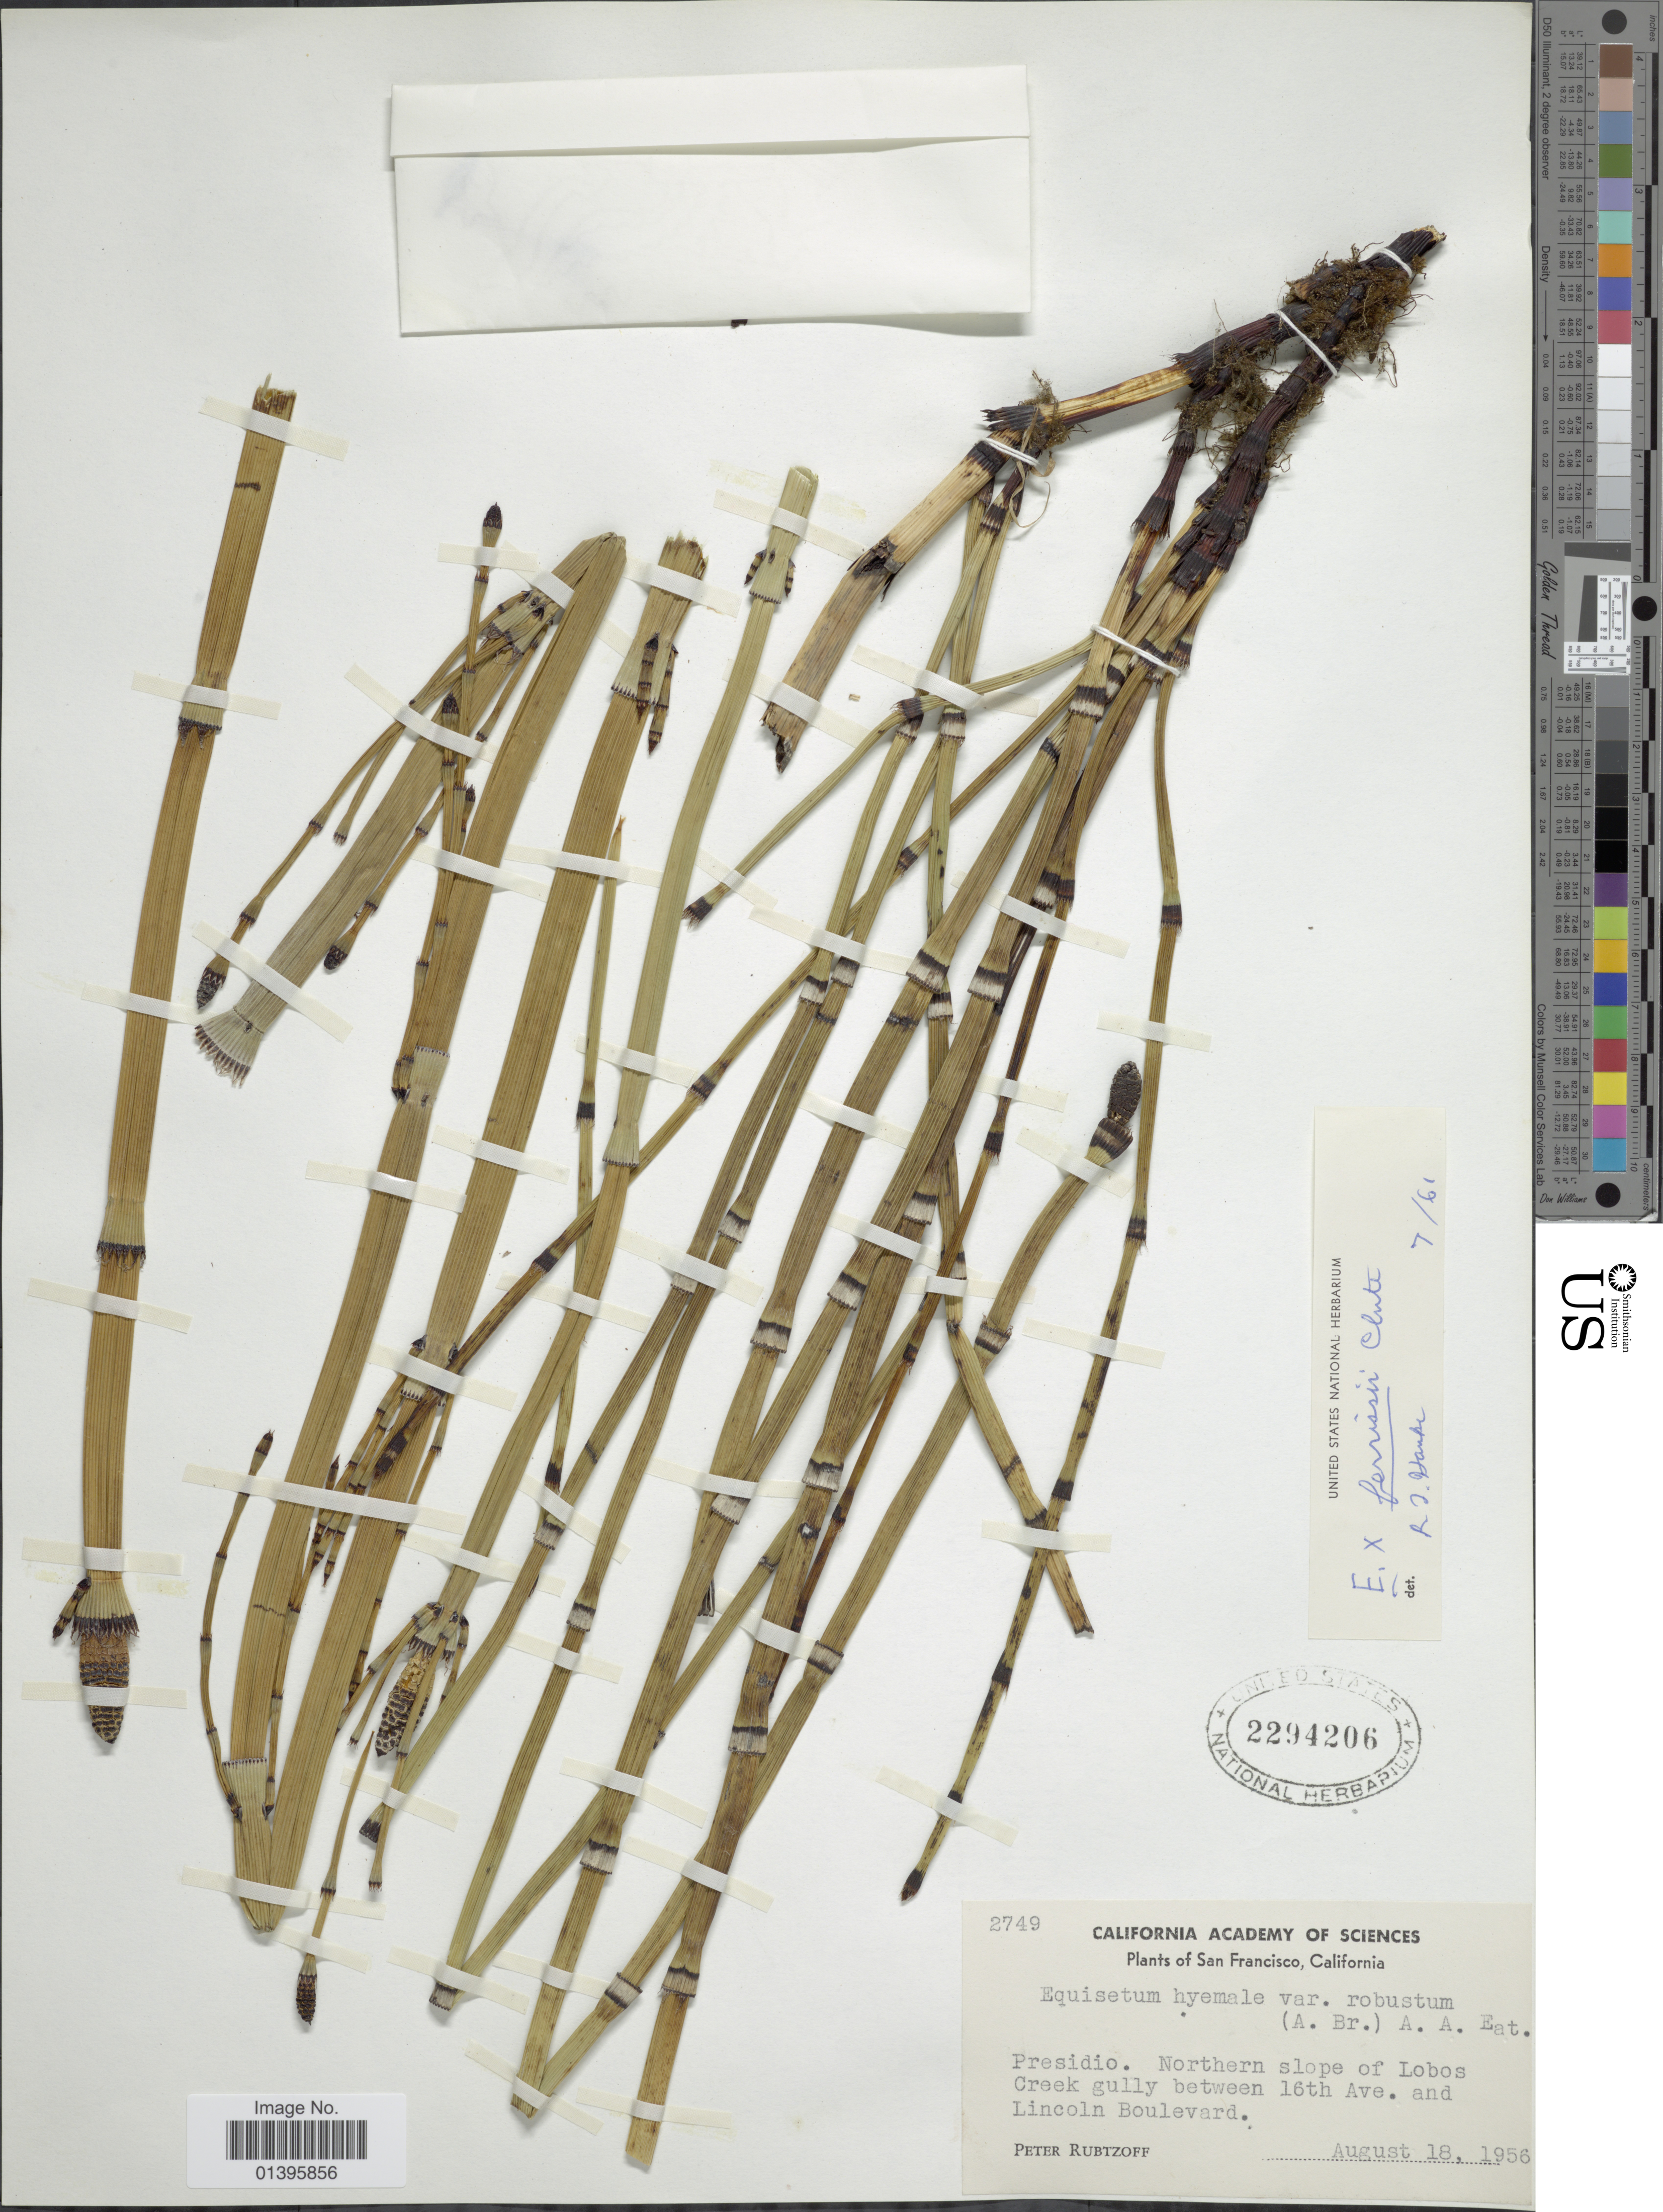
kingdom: Plantae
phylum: Tracheophyta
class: Polypodiopsida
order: Equisetales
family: Equisetaceae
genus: Equisetum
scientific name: Equisetum x ferrissii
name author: Clute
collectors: P. Rubtzoff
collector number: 2749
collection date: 1956-08-18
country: United States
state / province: California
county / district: San Francisco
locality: San Francisco. Presidio. Northern slope of Lobos Creek gully between 16th Ave. and Lincoln Boulevard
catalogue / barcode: US 2294206